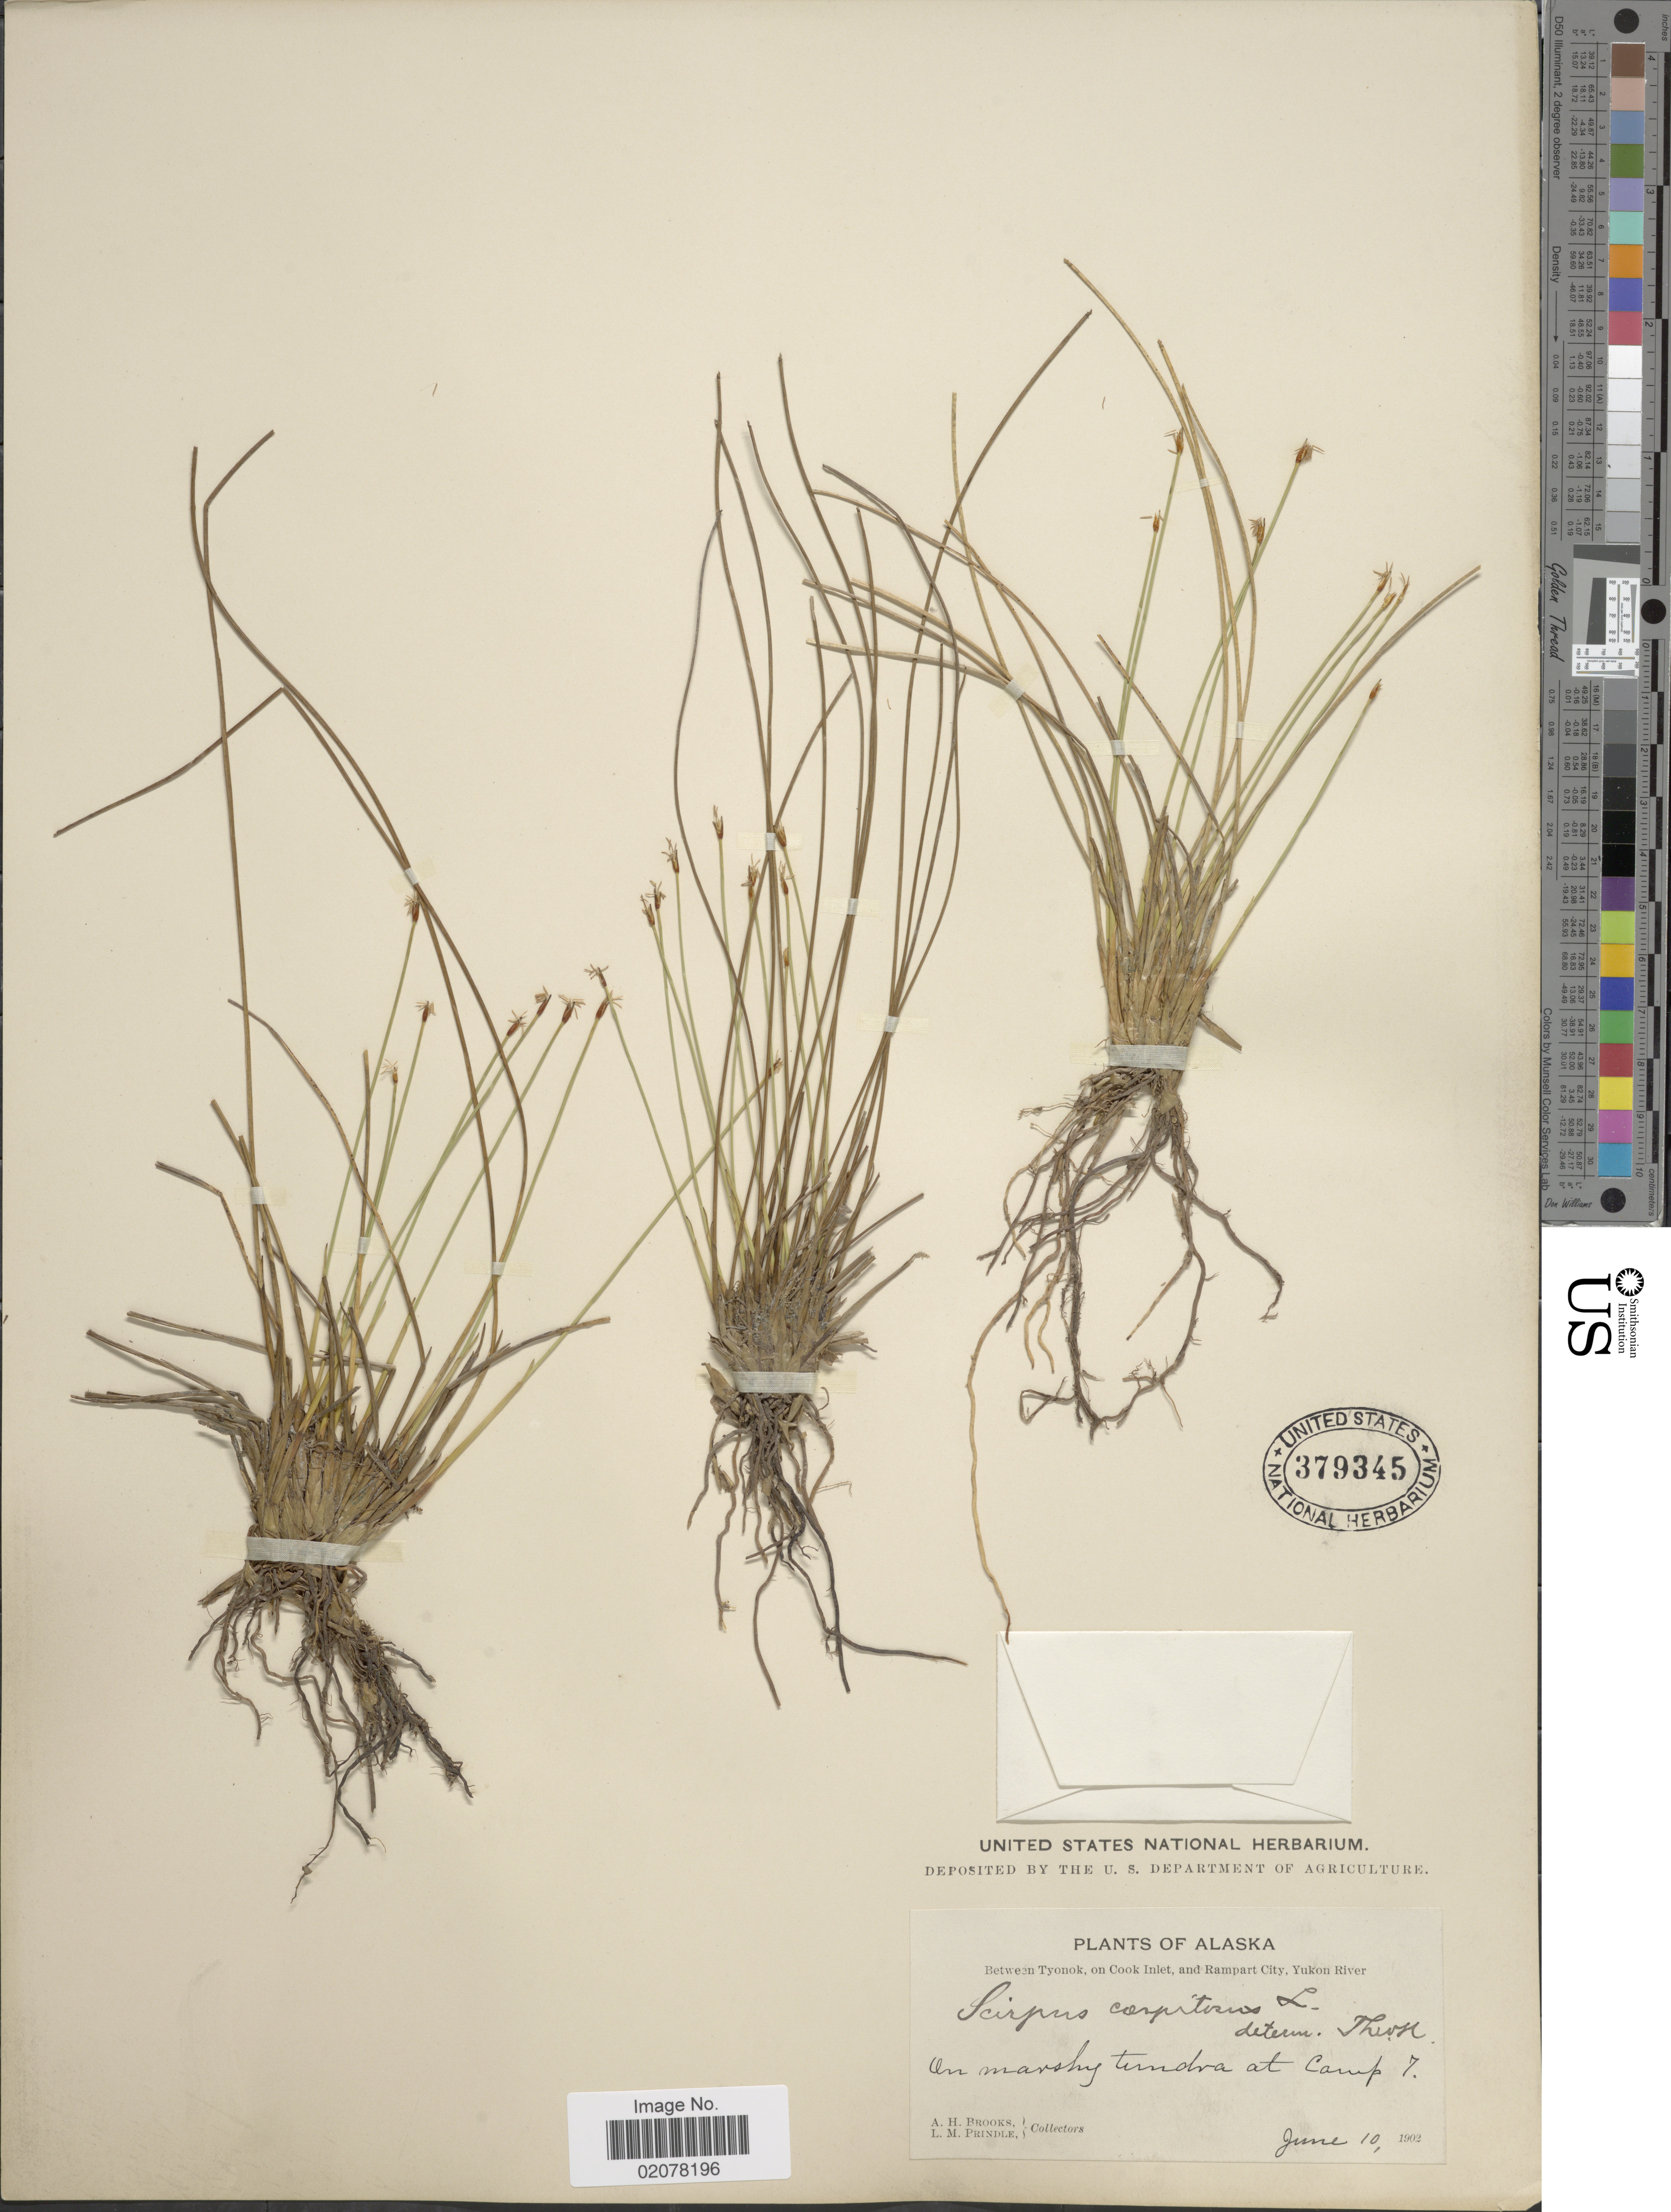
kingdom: Plantae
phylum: Tracheophyta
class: Liliopsida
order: Poales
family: Cyperaceae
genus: Trichophorum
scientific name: Trichophorum cespitosum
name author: (L.) Hartm.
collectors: A. Brooks & L. Prindle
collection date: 1902-06-10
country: United States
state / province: Alaska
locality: Between Tyonok, on Cook Inlet, and Rampart City, Yukon River, on marshy tundra at camp 7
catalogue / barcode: US 379345